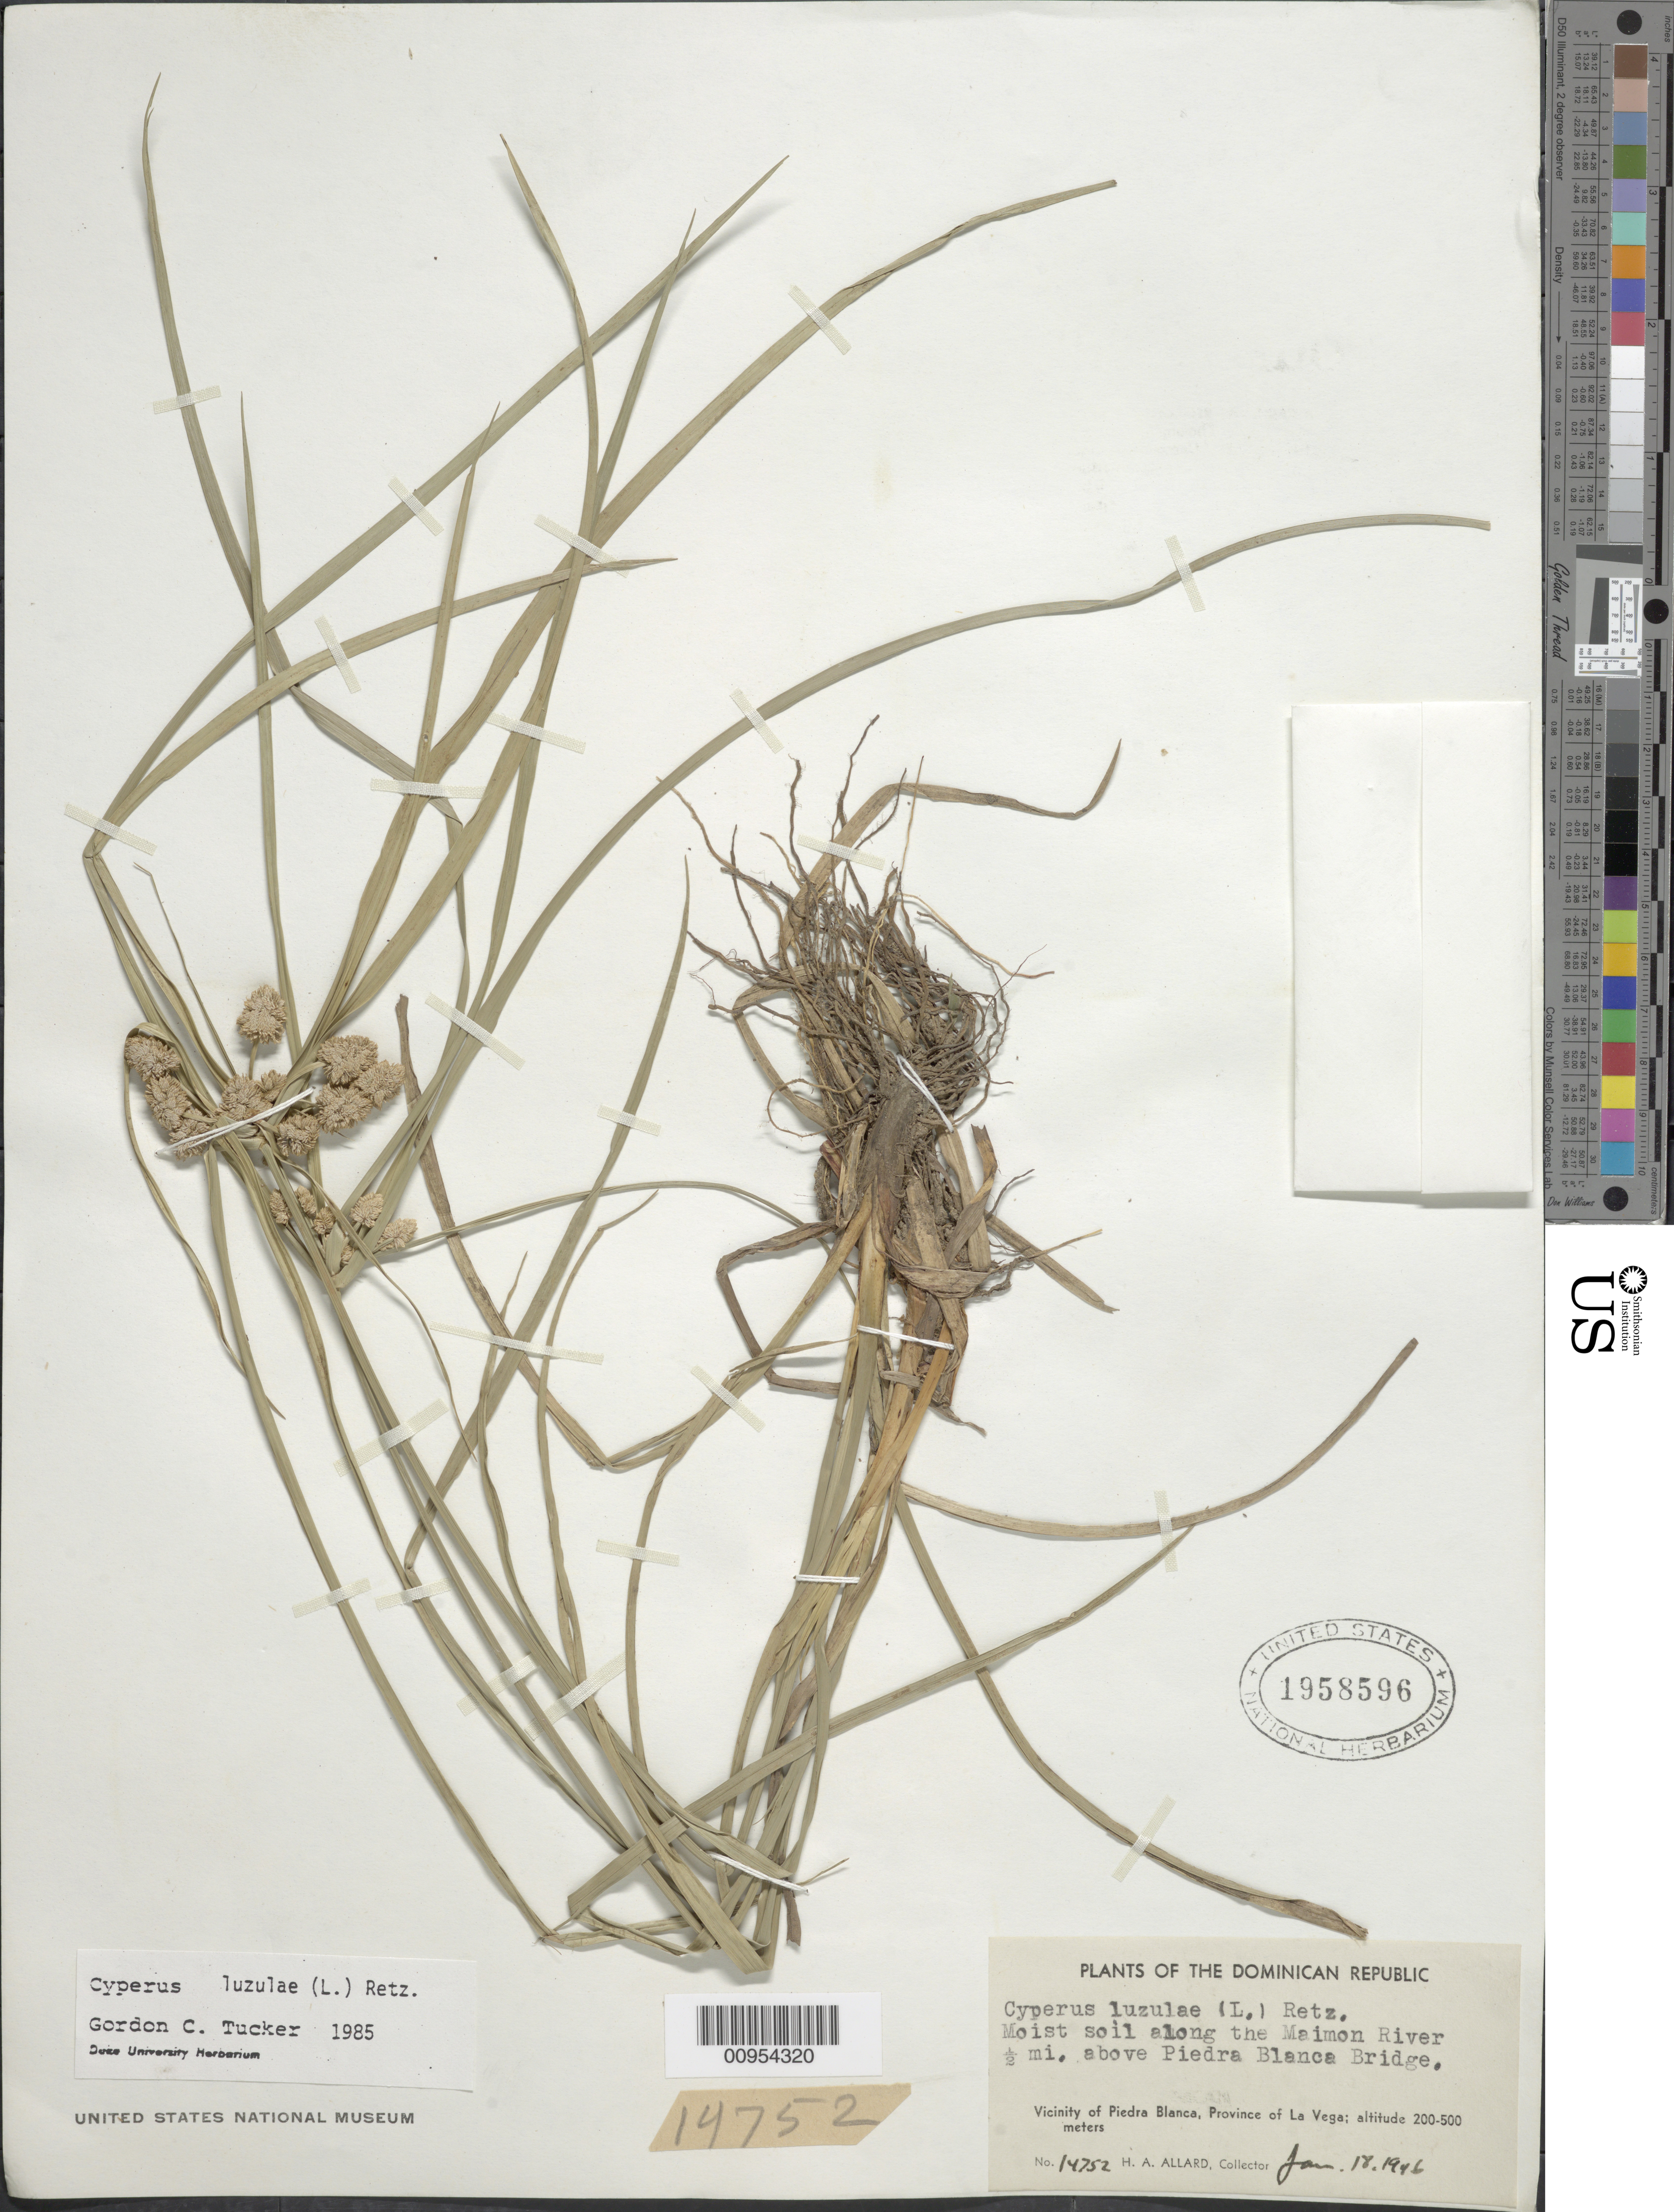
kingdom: Plantae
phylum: Tracheophyta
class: Liliopsida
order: Poales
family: Cyperaceae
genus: Cyperus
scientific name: Cyperus luzulae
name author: (L.) Rottb. ex Retz.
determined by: Tucker, G. C.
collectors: H. A. Allard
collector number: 14752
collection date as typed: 18 Jan 1946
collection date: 1946-01-18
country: Dominican Republic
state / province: La Vega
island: Hispaniola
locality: Vicinity of Piedra Blanca, along the Maimon River, 1/2 mi above above Piedra Blanca Bridge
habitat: Moist soil along the river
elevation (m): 200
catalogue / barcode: US 1958596